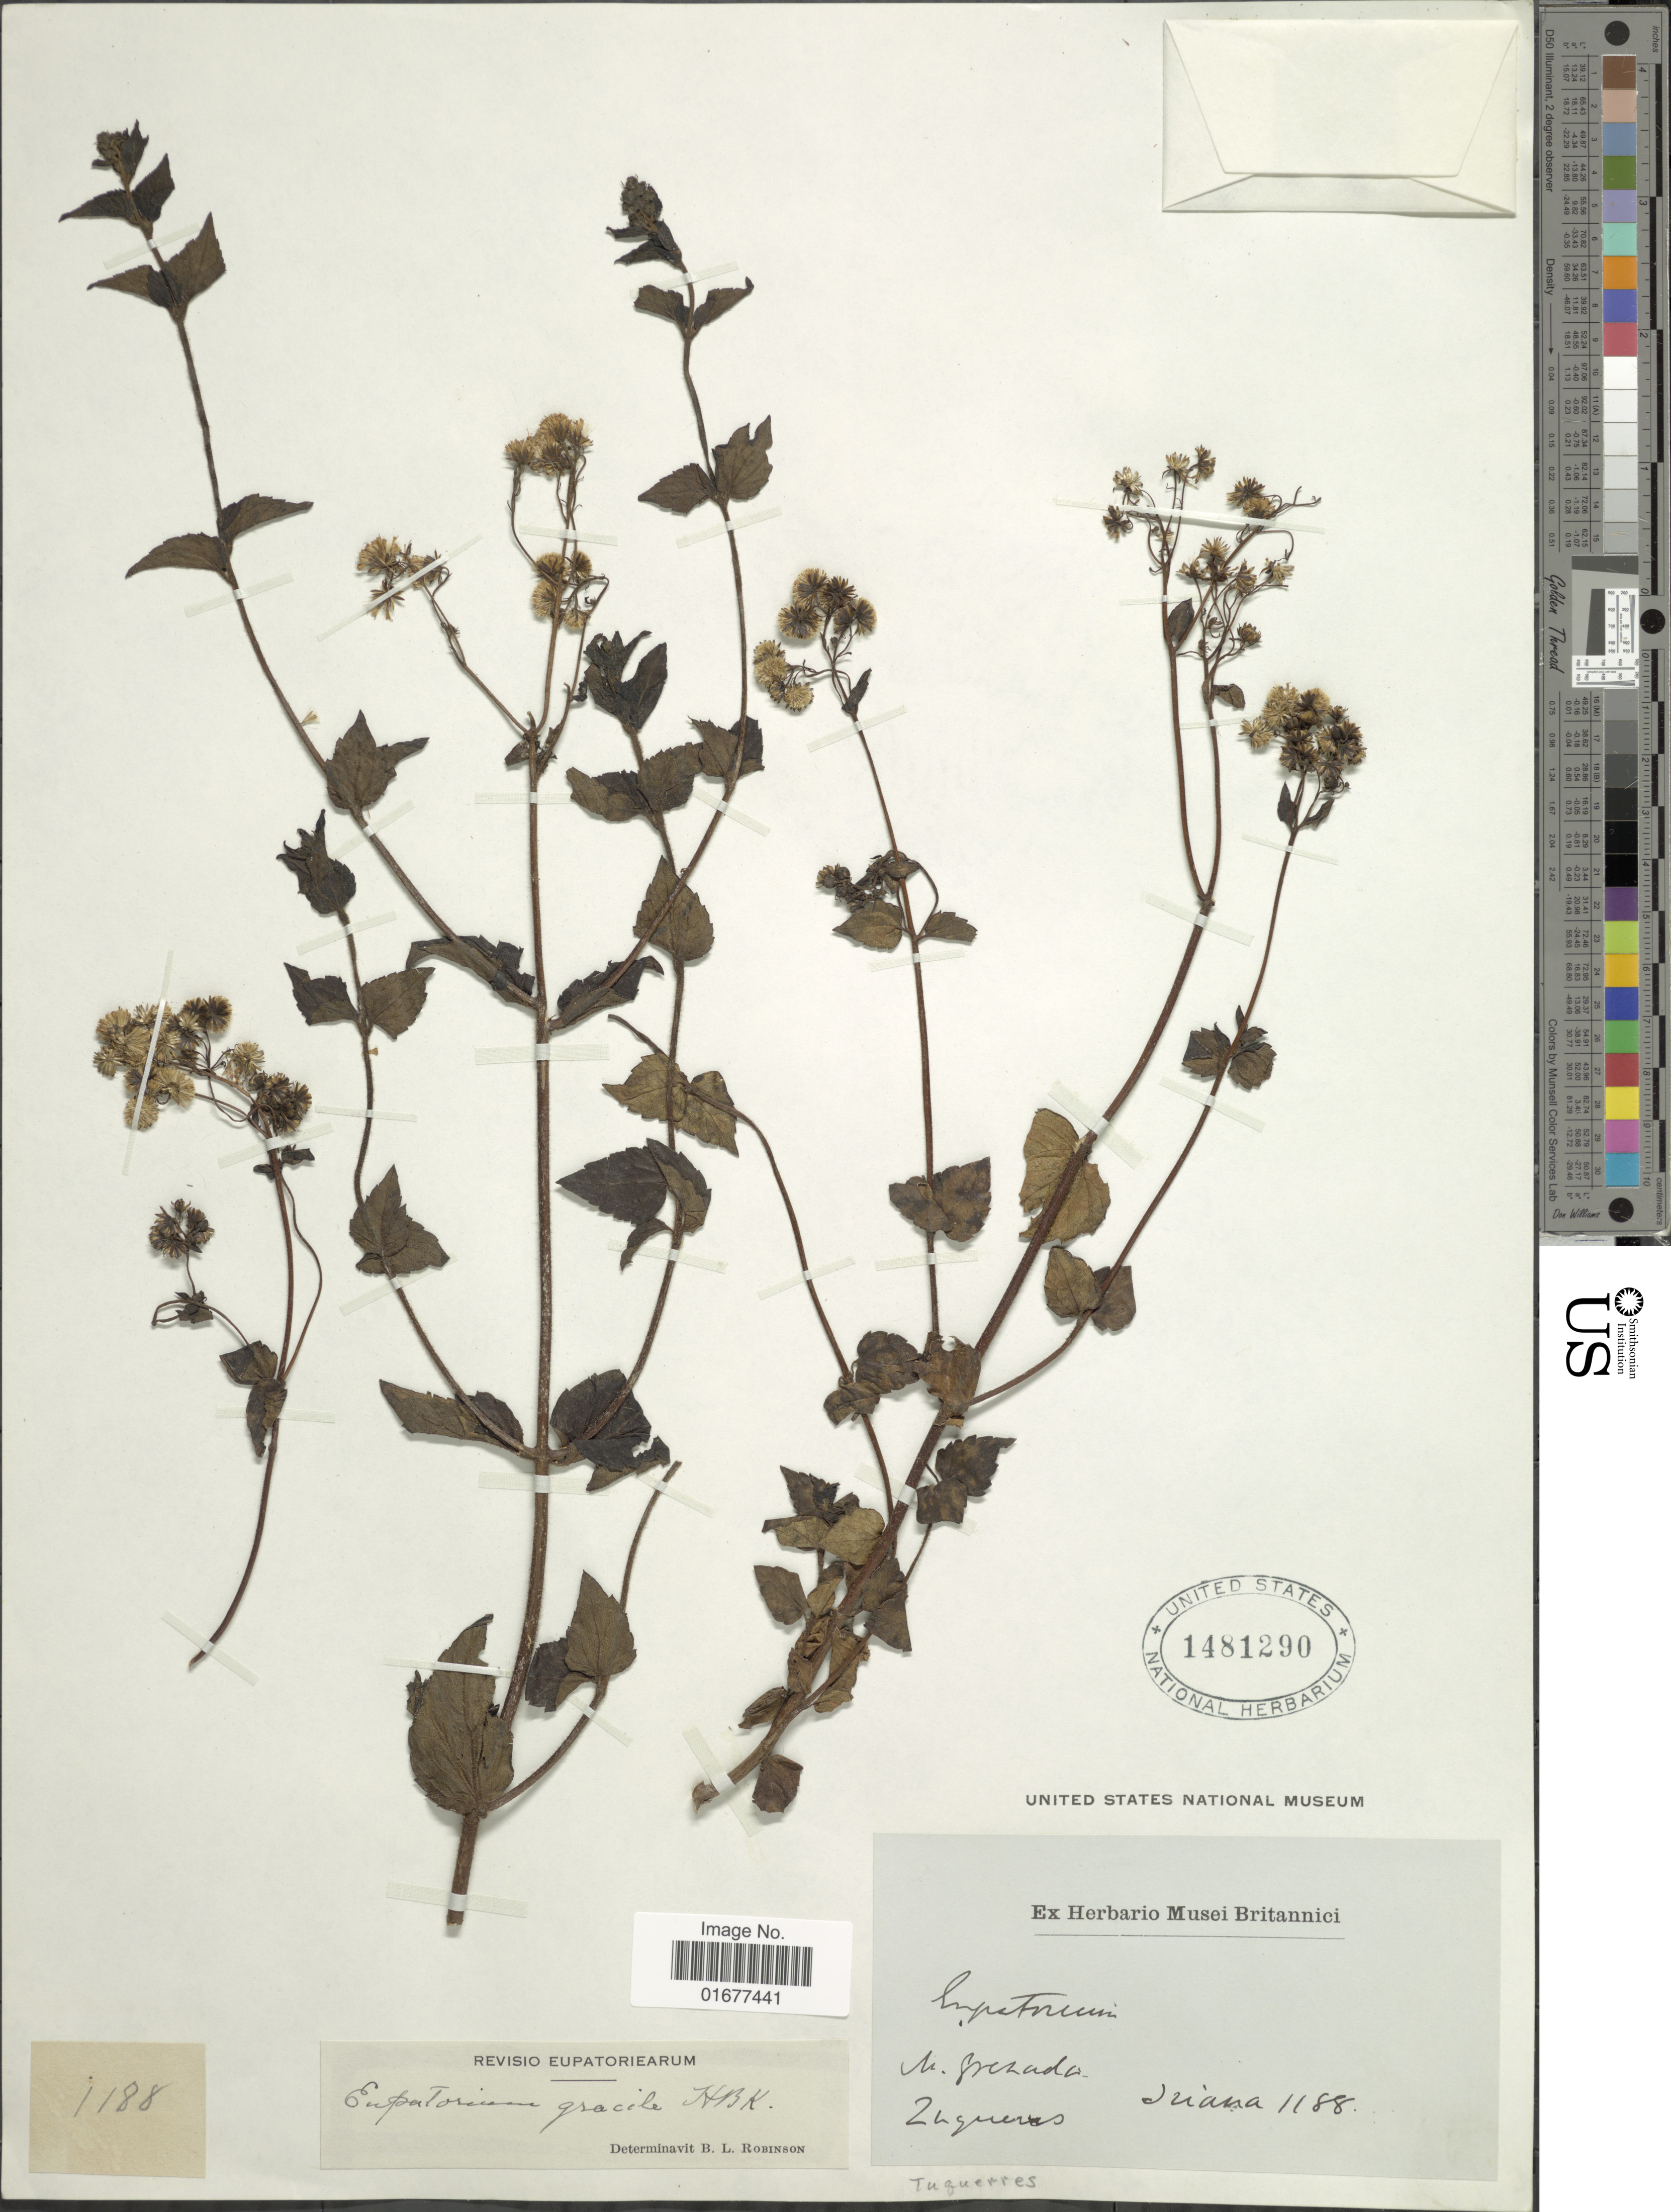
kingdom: Plantae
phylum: Tracheophyta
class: Magnoliopsida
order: Asterales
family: Asteraceae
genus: Ageratina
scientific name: Ageratina gracilis var. epilobioides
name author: (Kunth) R.M. King & H. Rob. ex Luteyn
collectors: Triana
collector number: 1188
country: Colombia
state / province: Nariño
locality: N. Grenada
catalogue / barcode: US 1481290